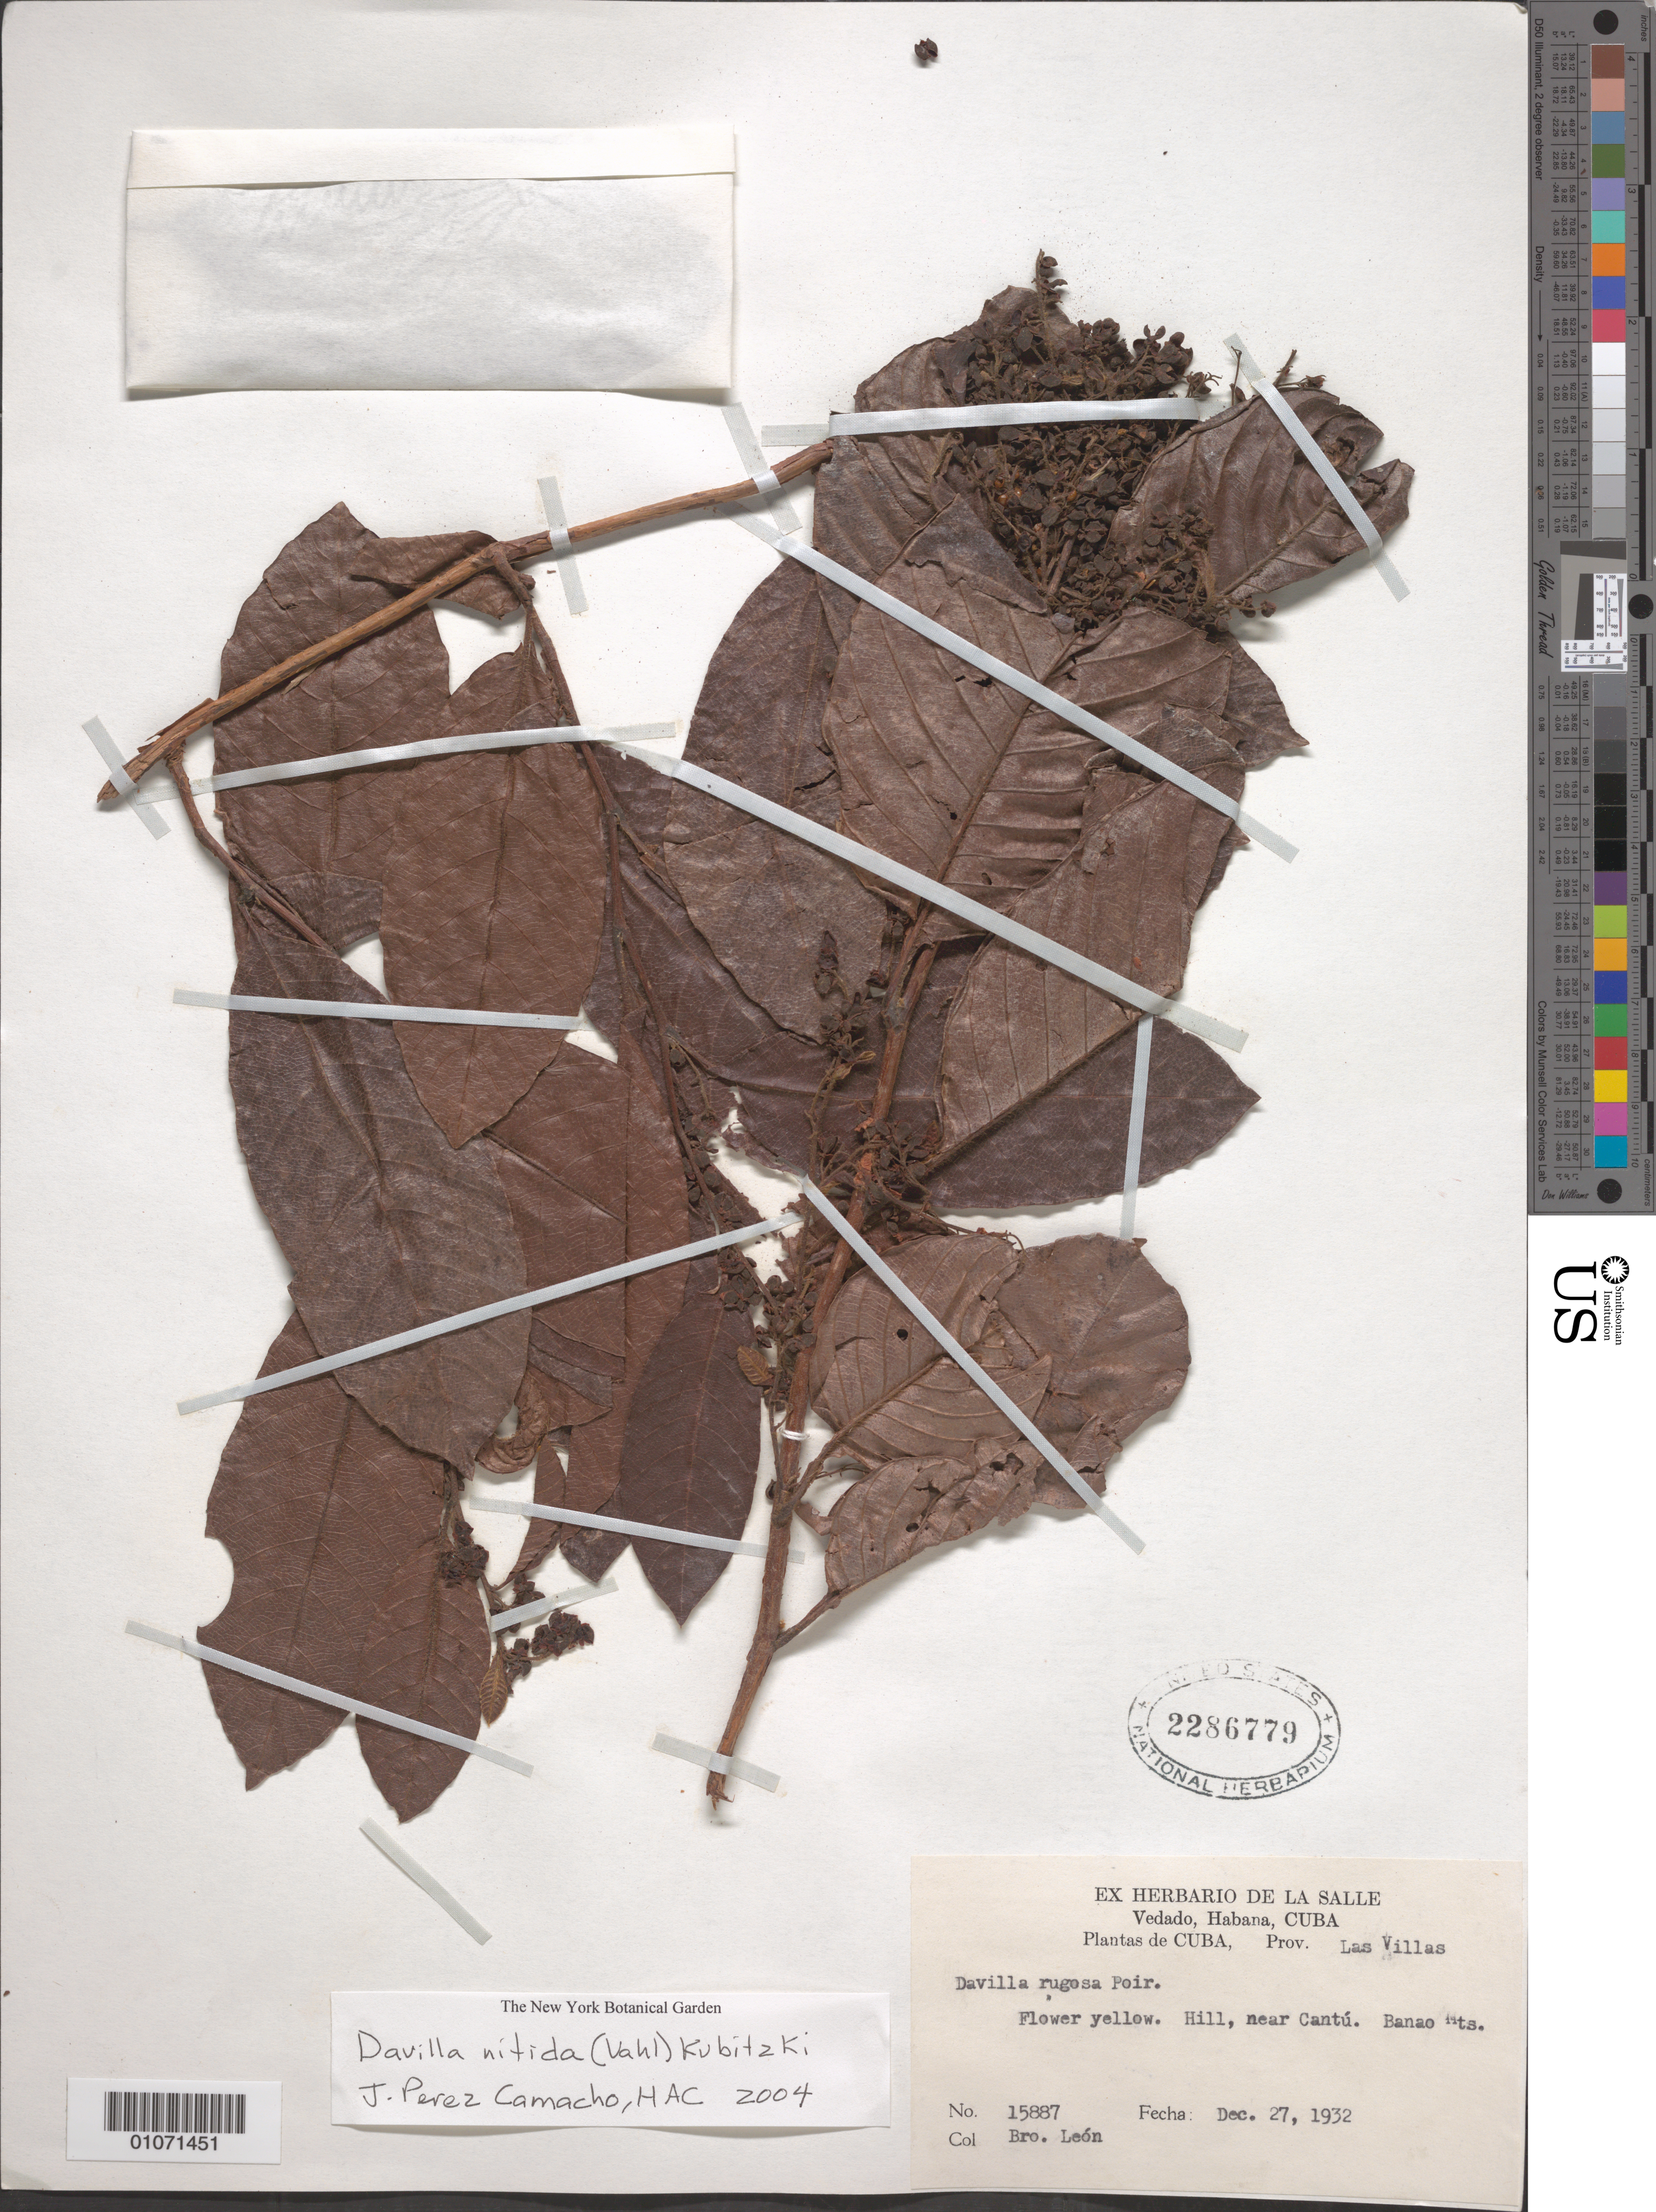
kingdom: Plantae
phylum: Tracheophyta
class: Magnoliopsida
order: Dilleniales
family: Dilleniaceae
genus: Davilla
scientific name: Davilla nitida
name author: (Vahl) Kubitzki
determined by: Peréz-Camacho, J.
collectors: Bro. León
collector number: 15887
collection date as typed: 27 Dec 1932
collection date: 1932-12-27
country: Cuba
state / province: Las Villas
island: Cuba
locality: Banao Mts , near Cantú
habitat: Hill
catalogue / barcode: US 2286779